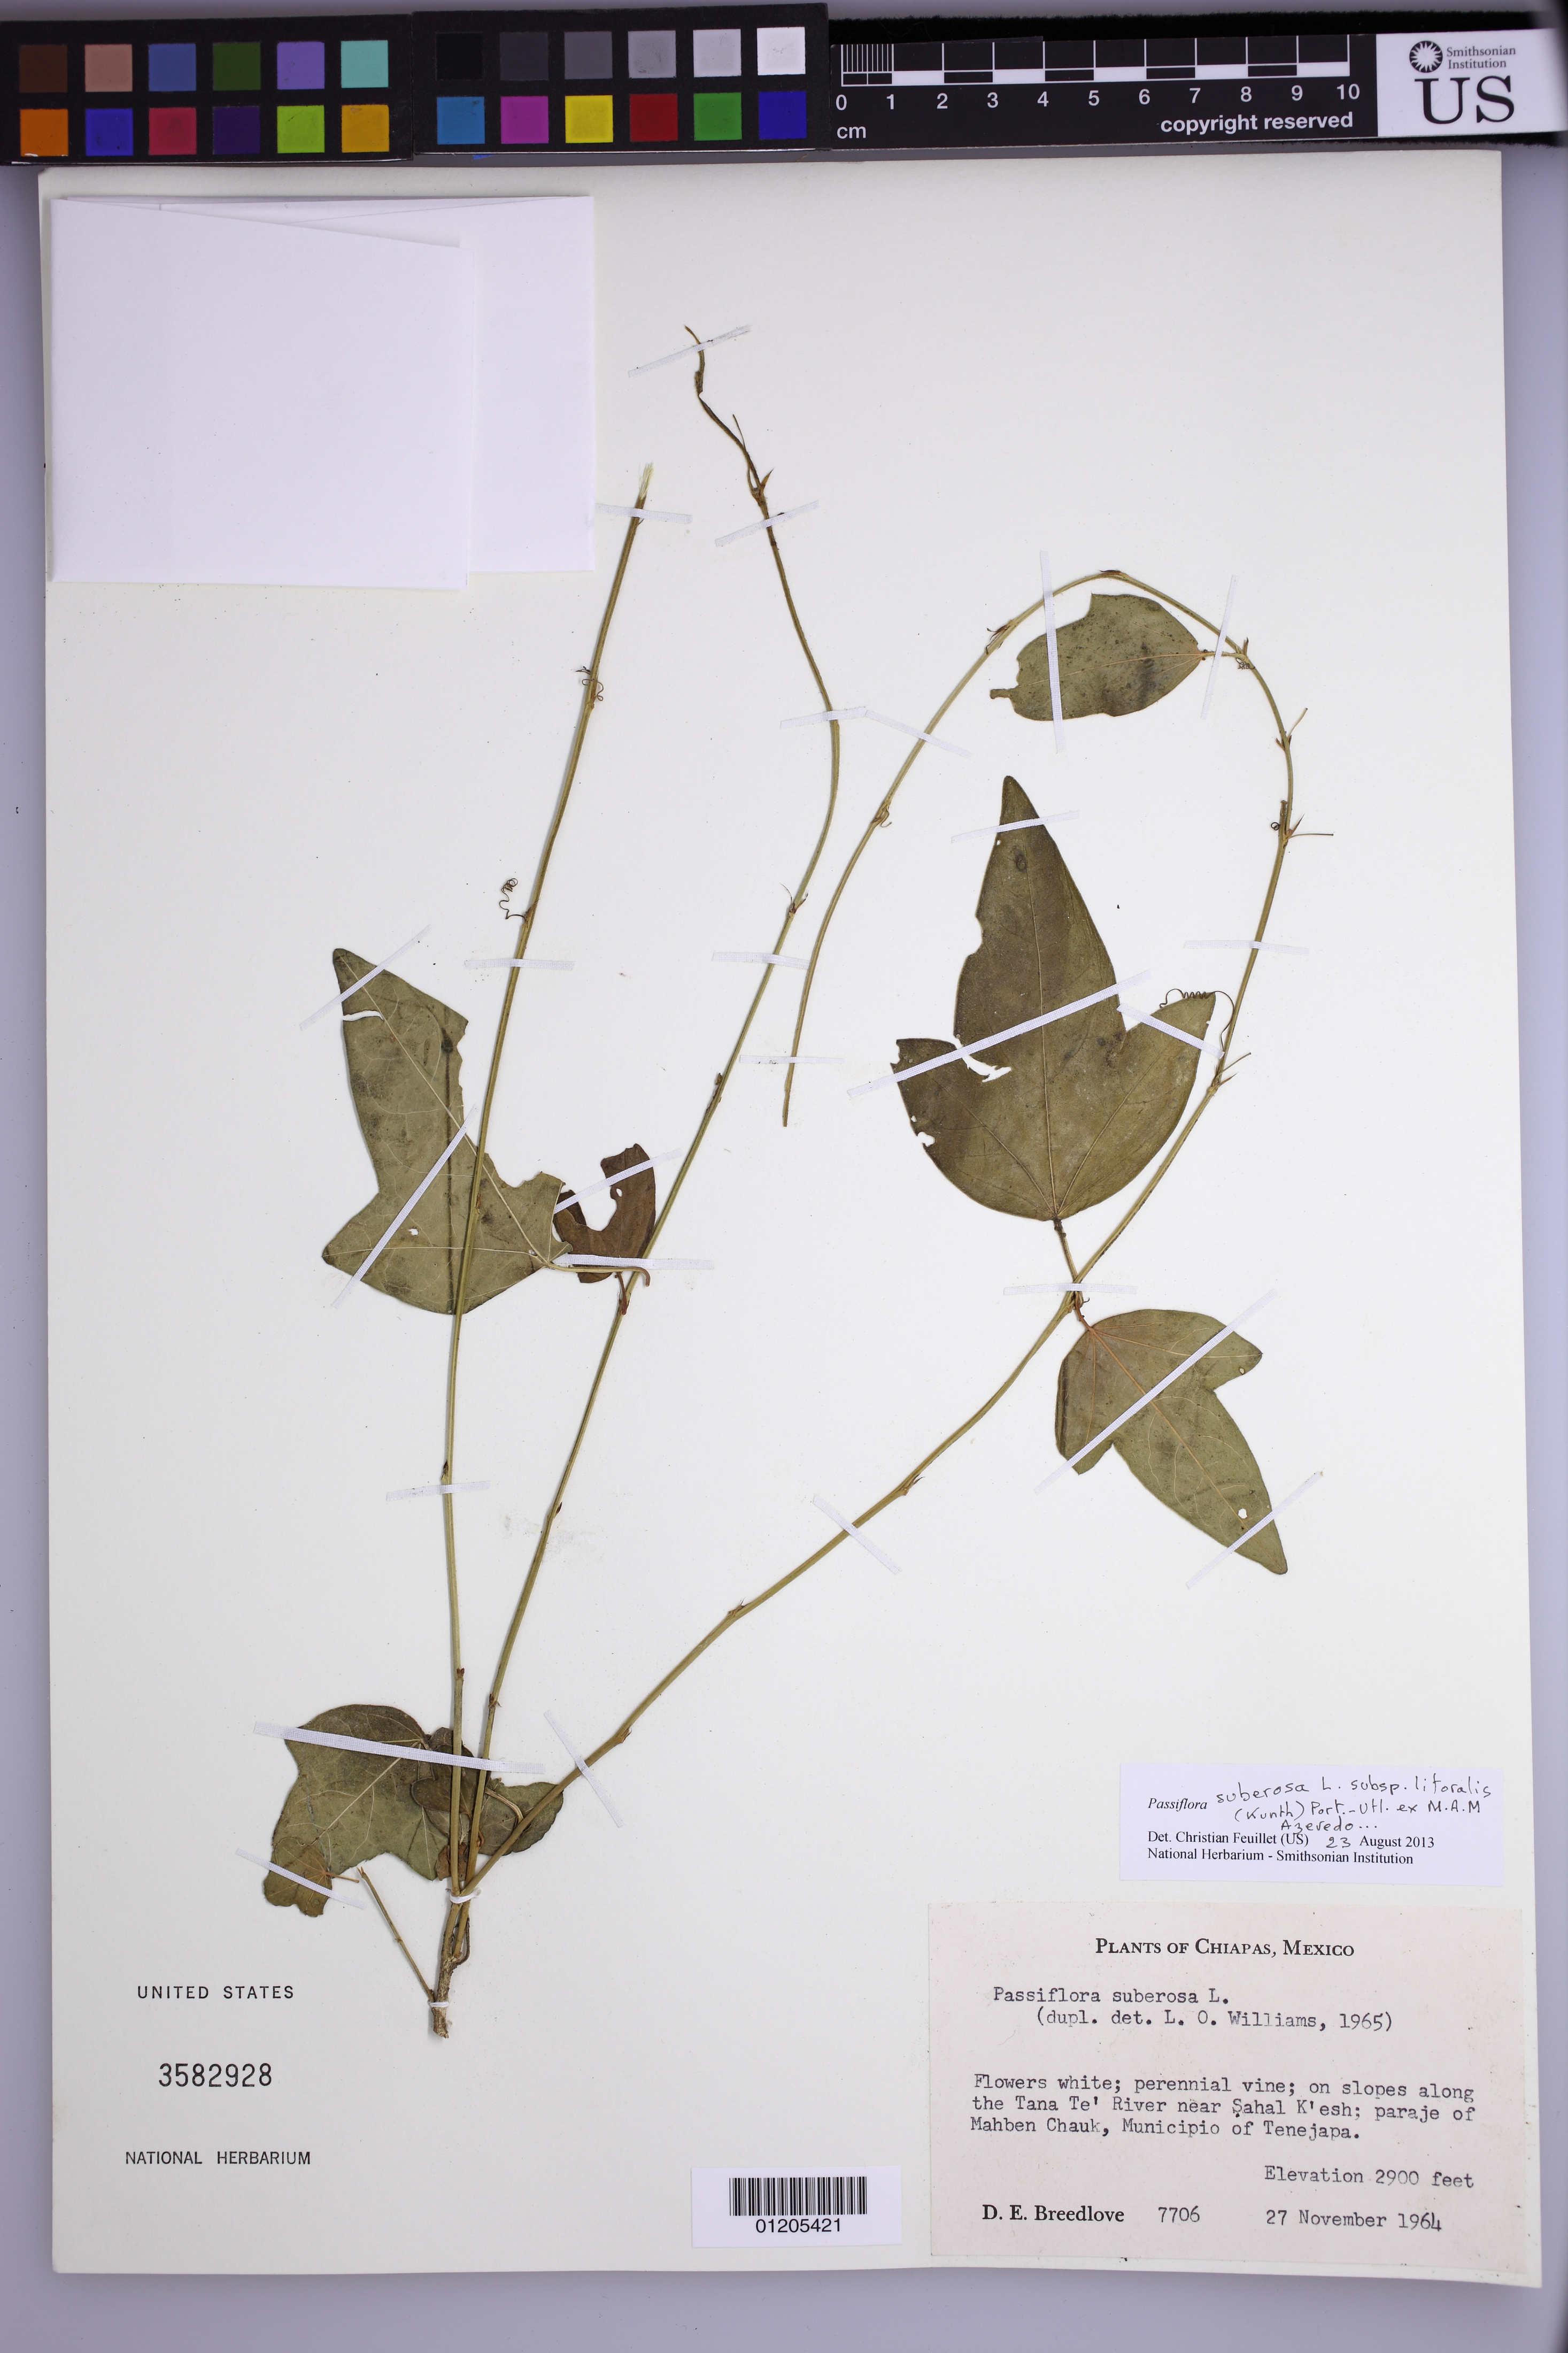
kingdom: Plantae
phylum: Tracheophyta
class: Magnoliopsida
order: Malpighiales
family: Passifloraceae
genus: Passiflora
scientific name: Passiflora suberosa subsp. litoralis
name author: (Kunth) Port.-Utl. et al.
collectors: D. E. Breedlove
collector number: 7706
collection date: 1964-11-27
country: Mexico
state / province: Chiapas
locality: on slopes along the Tana Te' River near Sahal K'esh; paraje of Mahben Chauk, Municipio of Tenejapa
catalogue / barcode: US 3582928